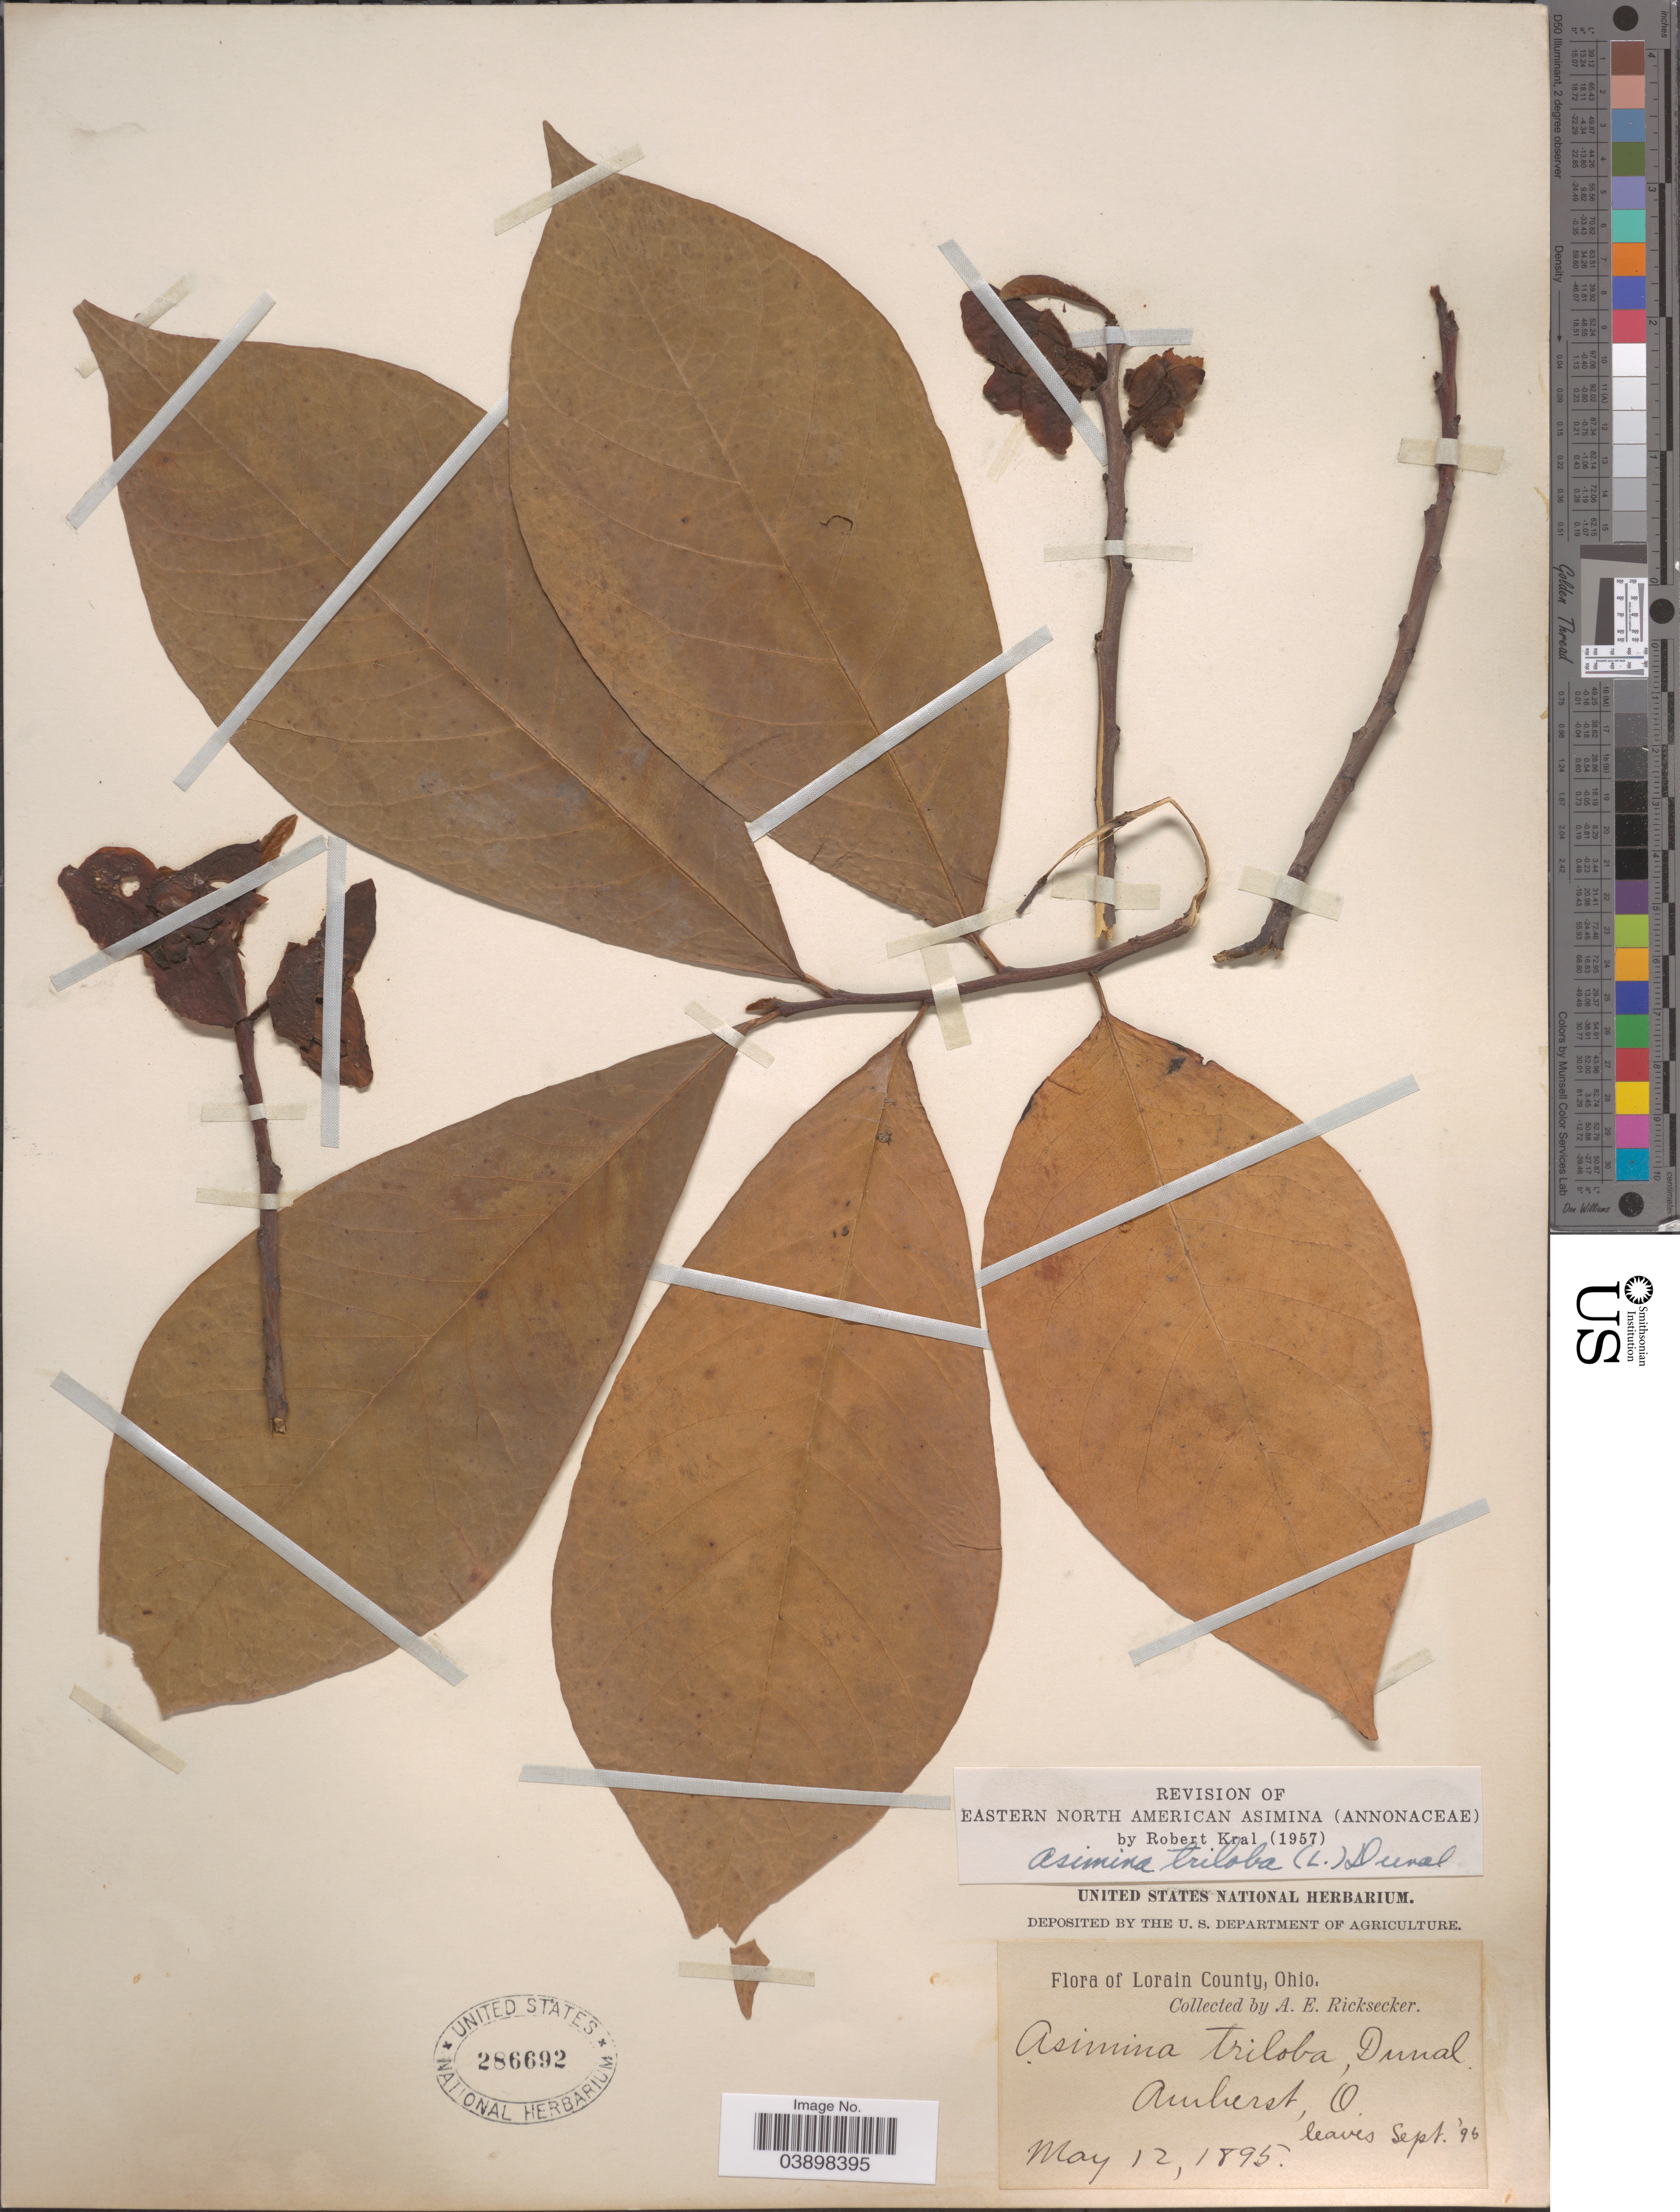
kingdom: Plantae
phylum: Tracheophyta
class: Magnoliopsida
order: Magnoliales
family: Annonaceae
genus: Asimina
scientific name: Asimina triloba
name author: (L.) Dunal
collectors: A. E. Ricksecker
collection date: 1895-05-12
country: United States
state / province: Ohio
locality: Lorain County. Amherst.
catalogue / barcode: US 286692